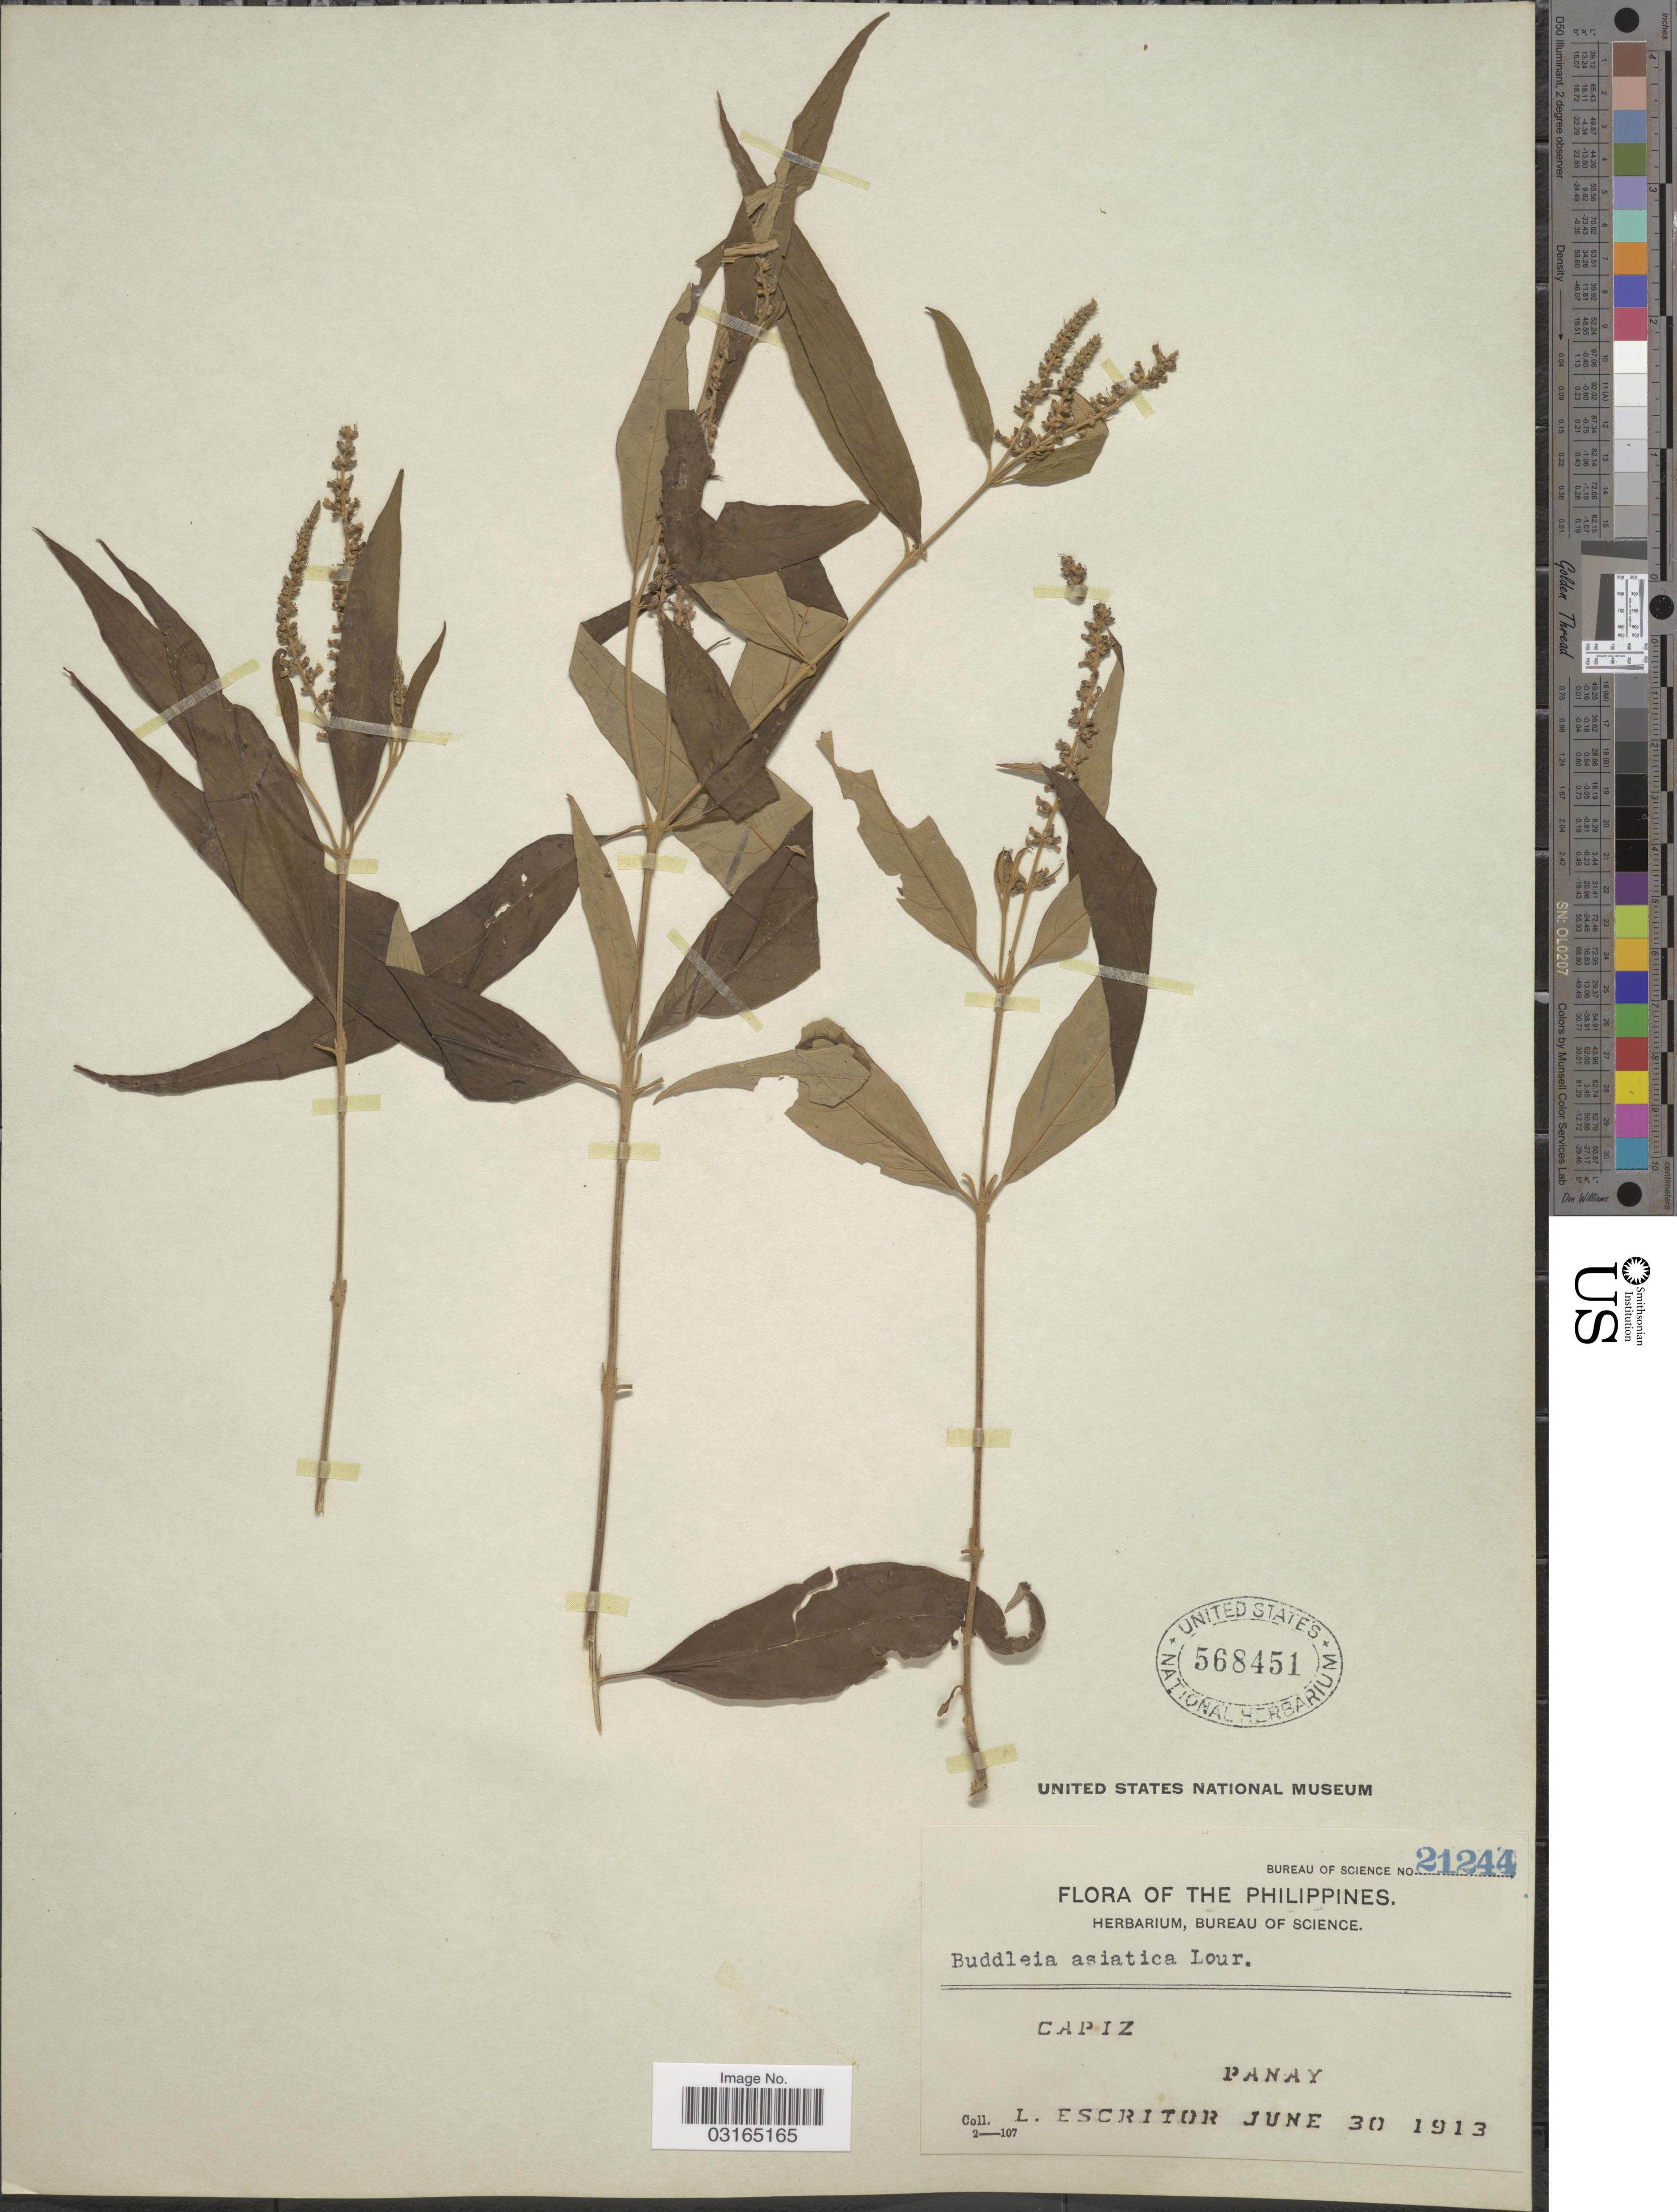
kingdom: Plantae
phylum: Tracheophyta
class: Magnoliopsida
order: Lamiales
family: Scrophulariaceae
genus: Buddleja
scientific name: Buddleja asiatica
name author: Lour.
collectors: L. Escritor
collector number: Bureau of Science 21244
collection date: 1913-06-30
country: Philippines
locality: Capiz, Panay.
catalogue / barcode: US 568451